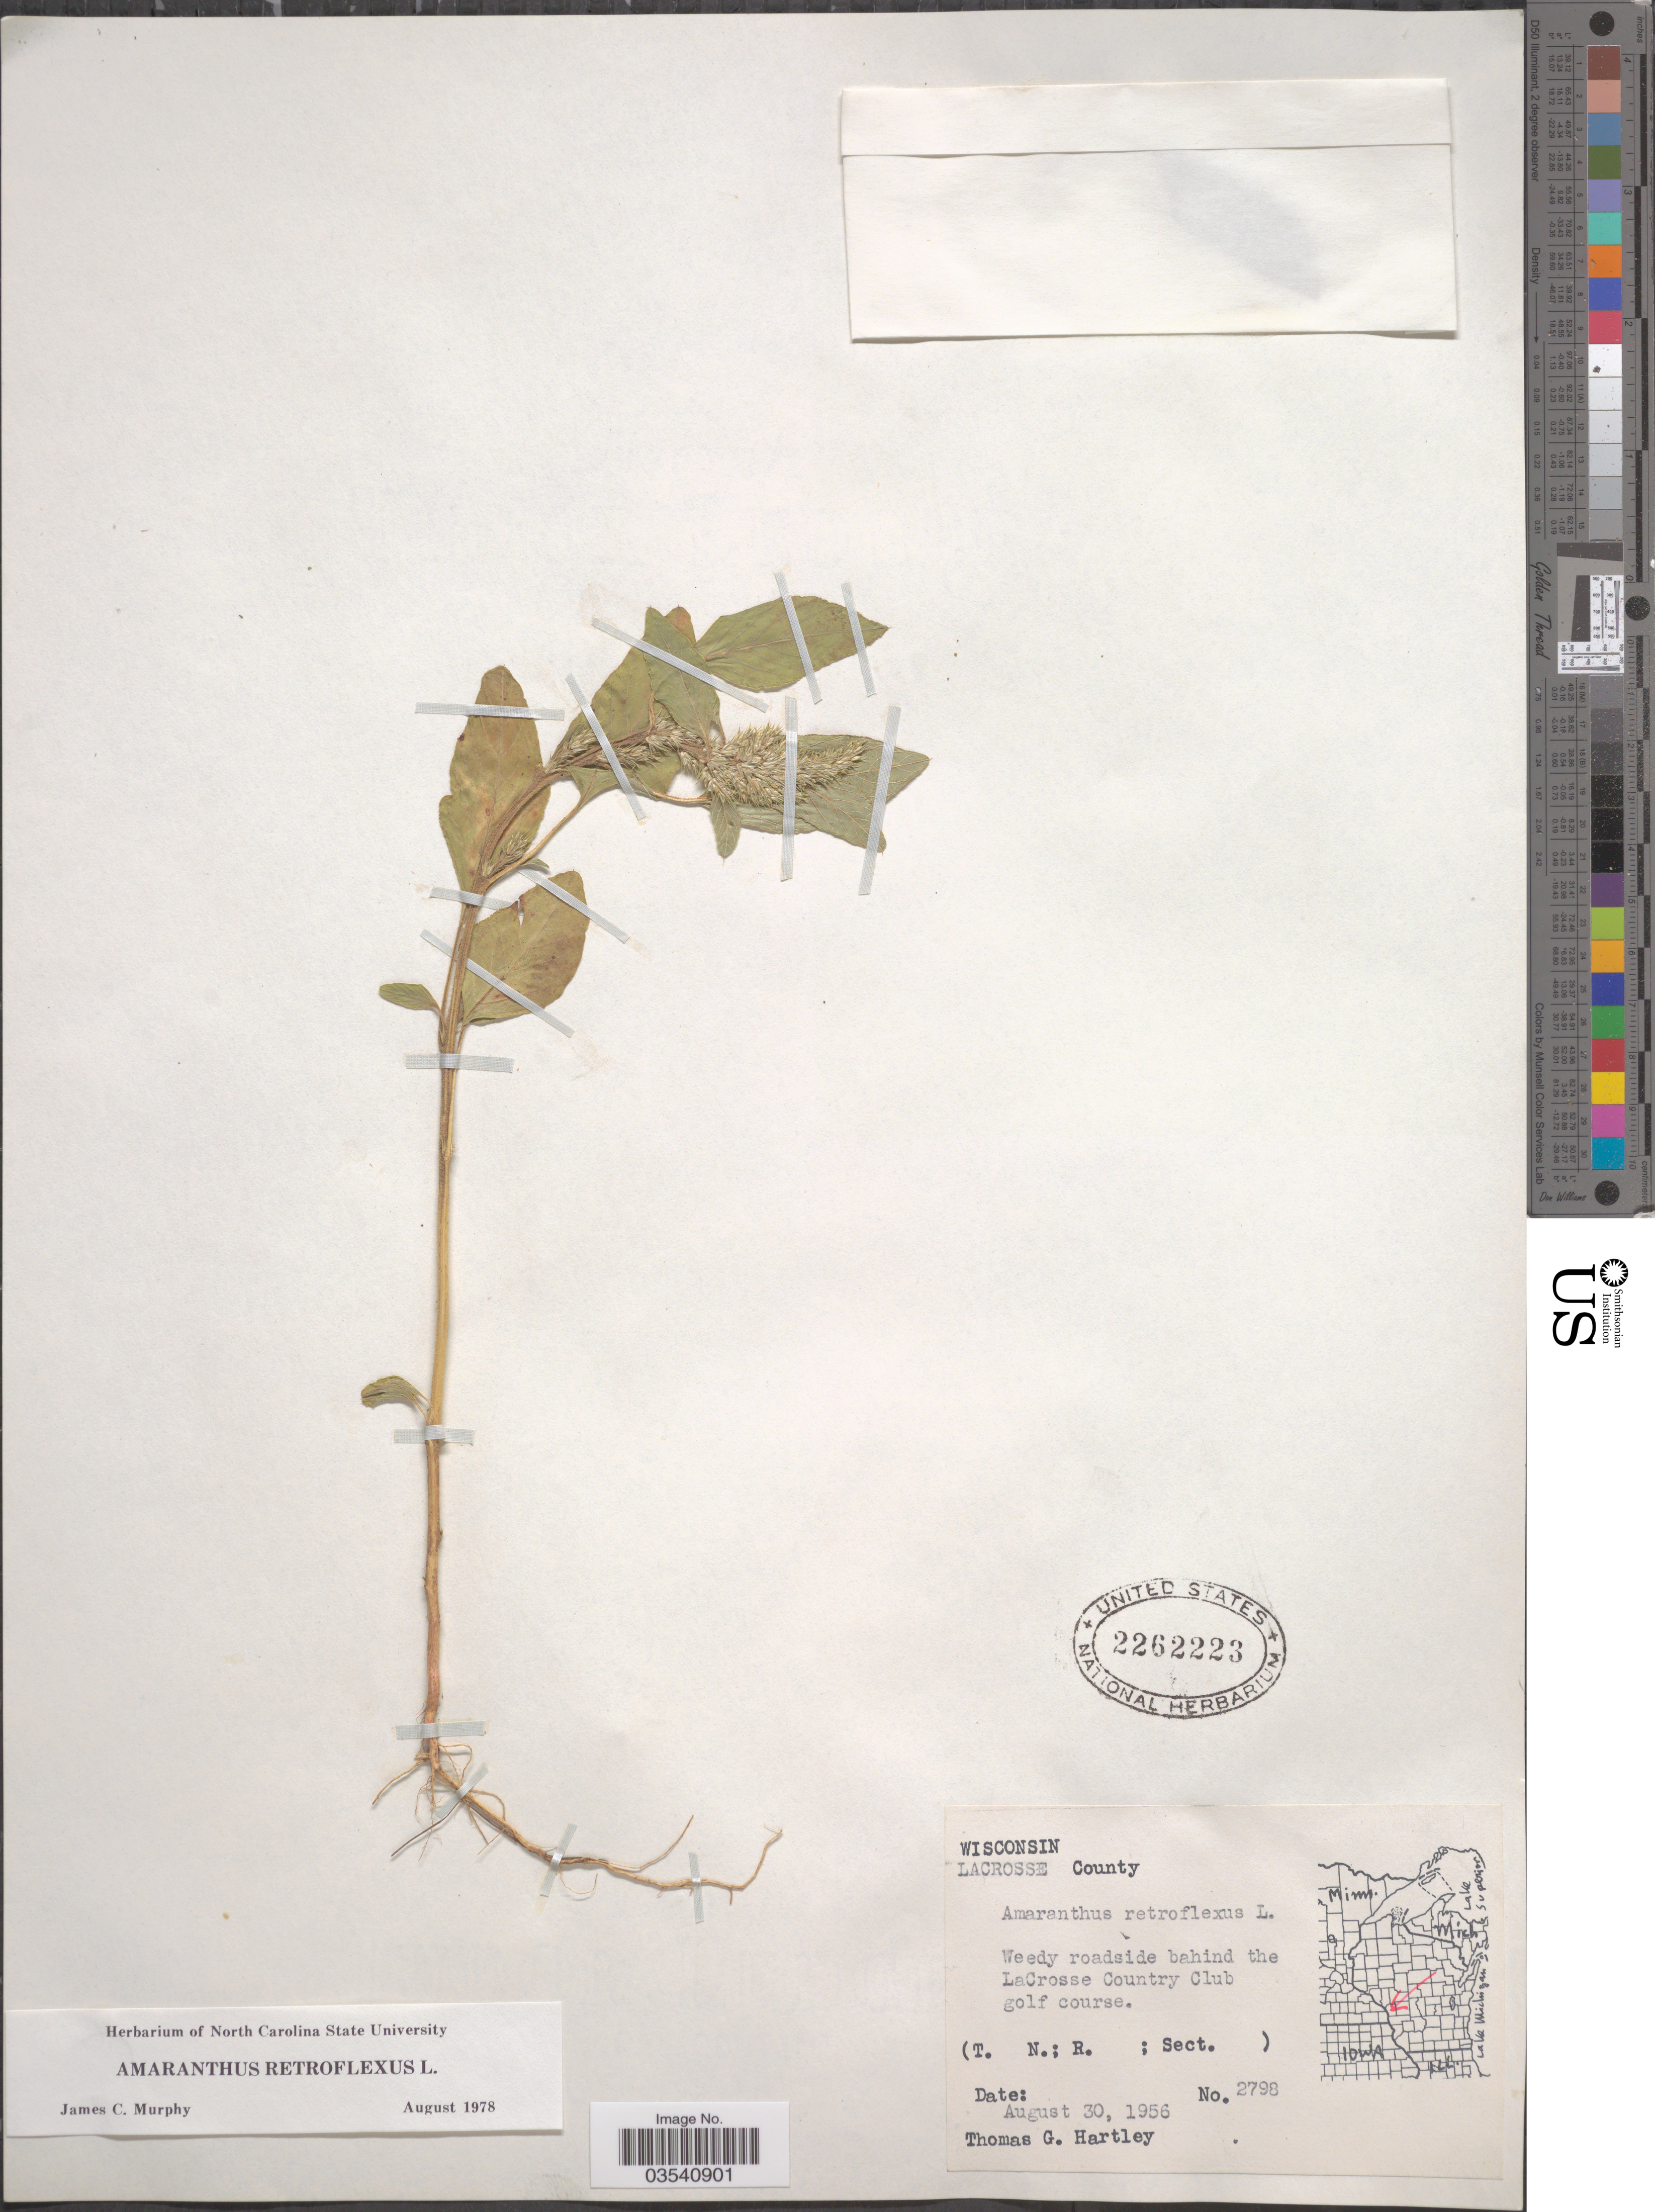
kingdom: Plantae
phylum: Tracheophyta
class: Magnoliopsida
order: Caryophyllales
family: Amaranthaceae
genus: Amaranthus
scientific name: Amaranthus retroflexus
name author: L.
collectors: T. G. Hartley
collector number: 2798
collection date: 1956-08-30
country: United States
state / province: Wisconsin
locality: Lacrosse County. Weedy roadside behind the LaCrosse Country Club golf course.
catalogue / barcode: US 2262223